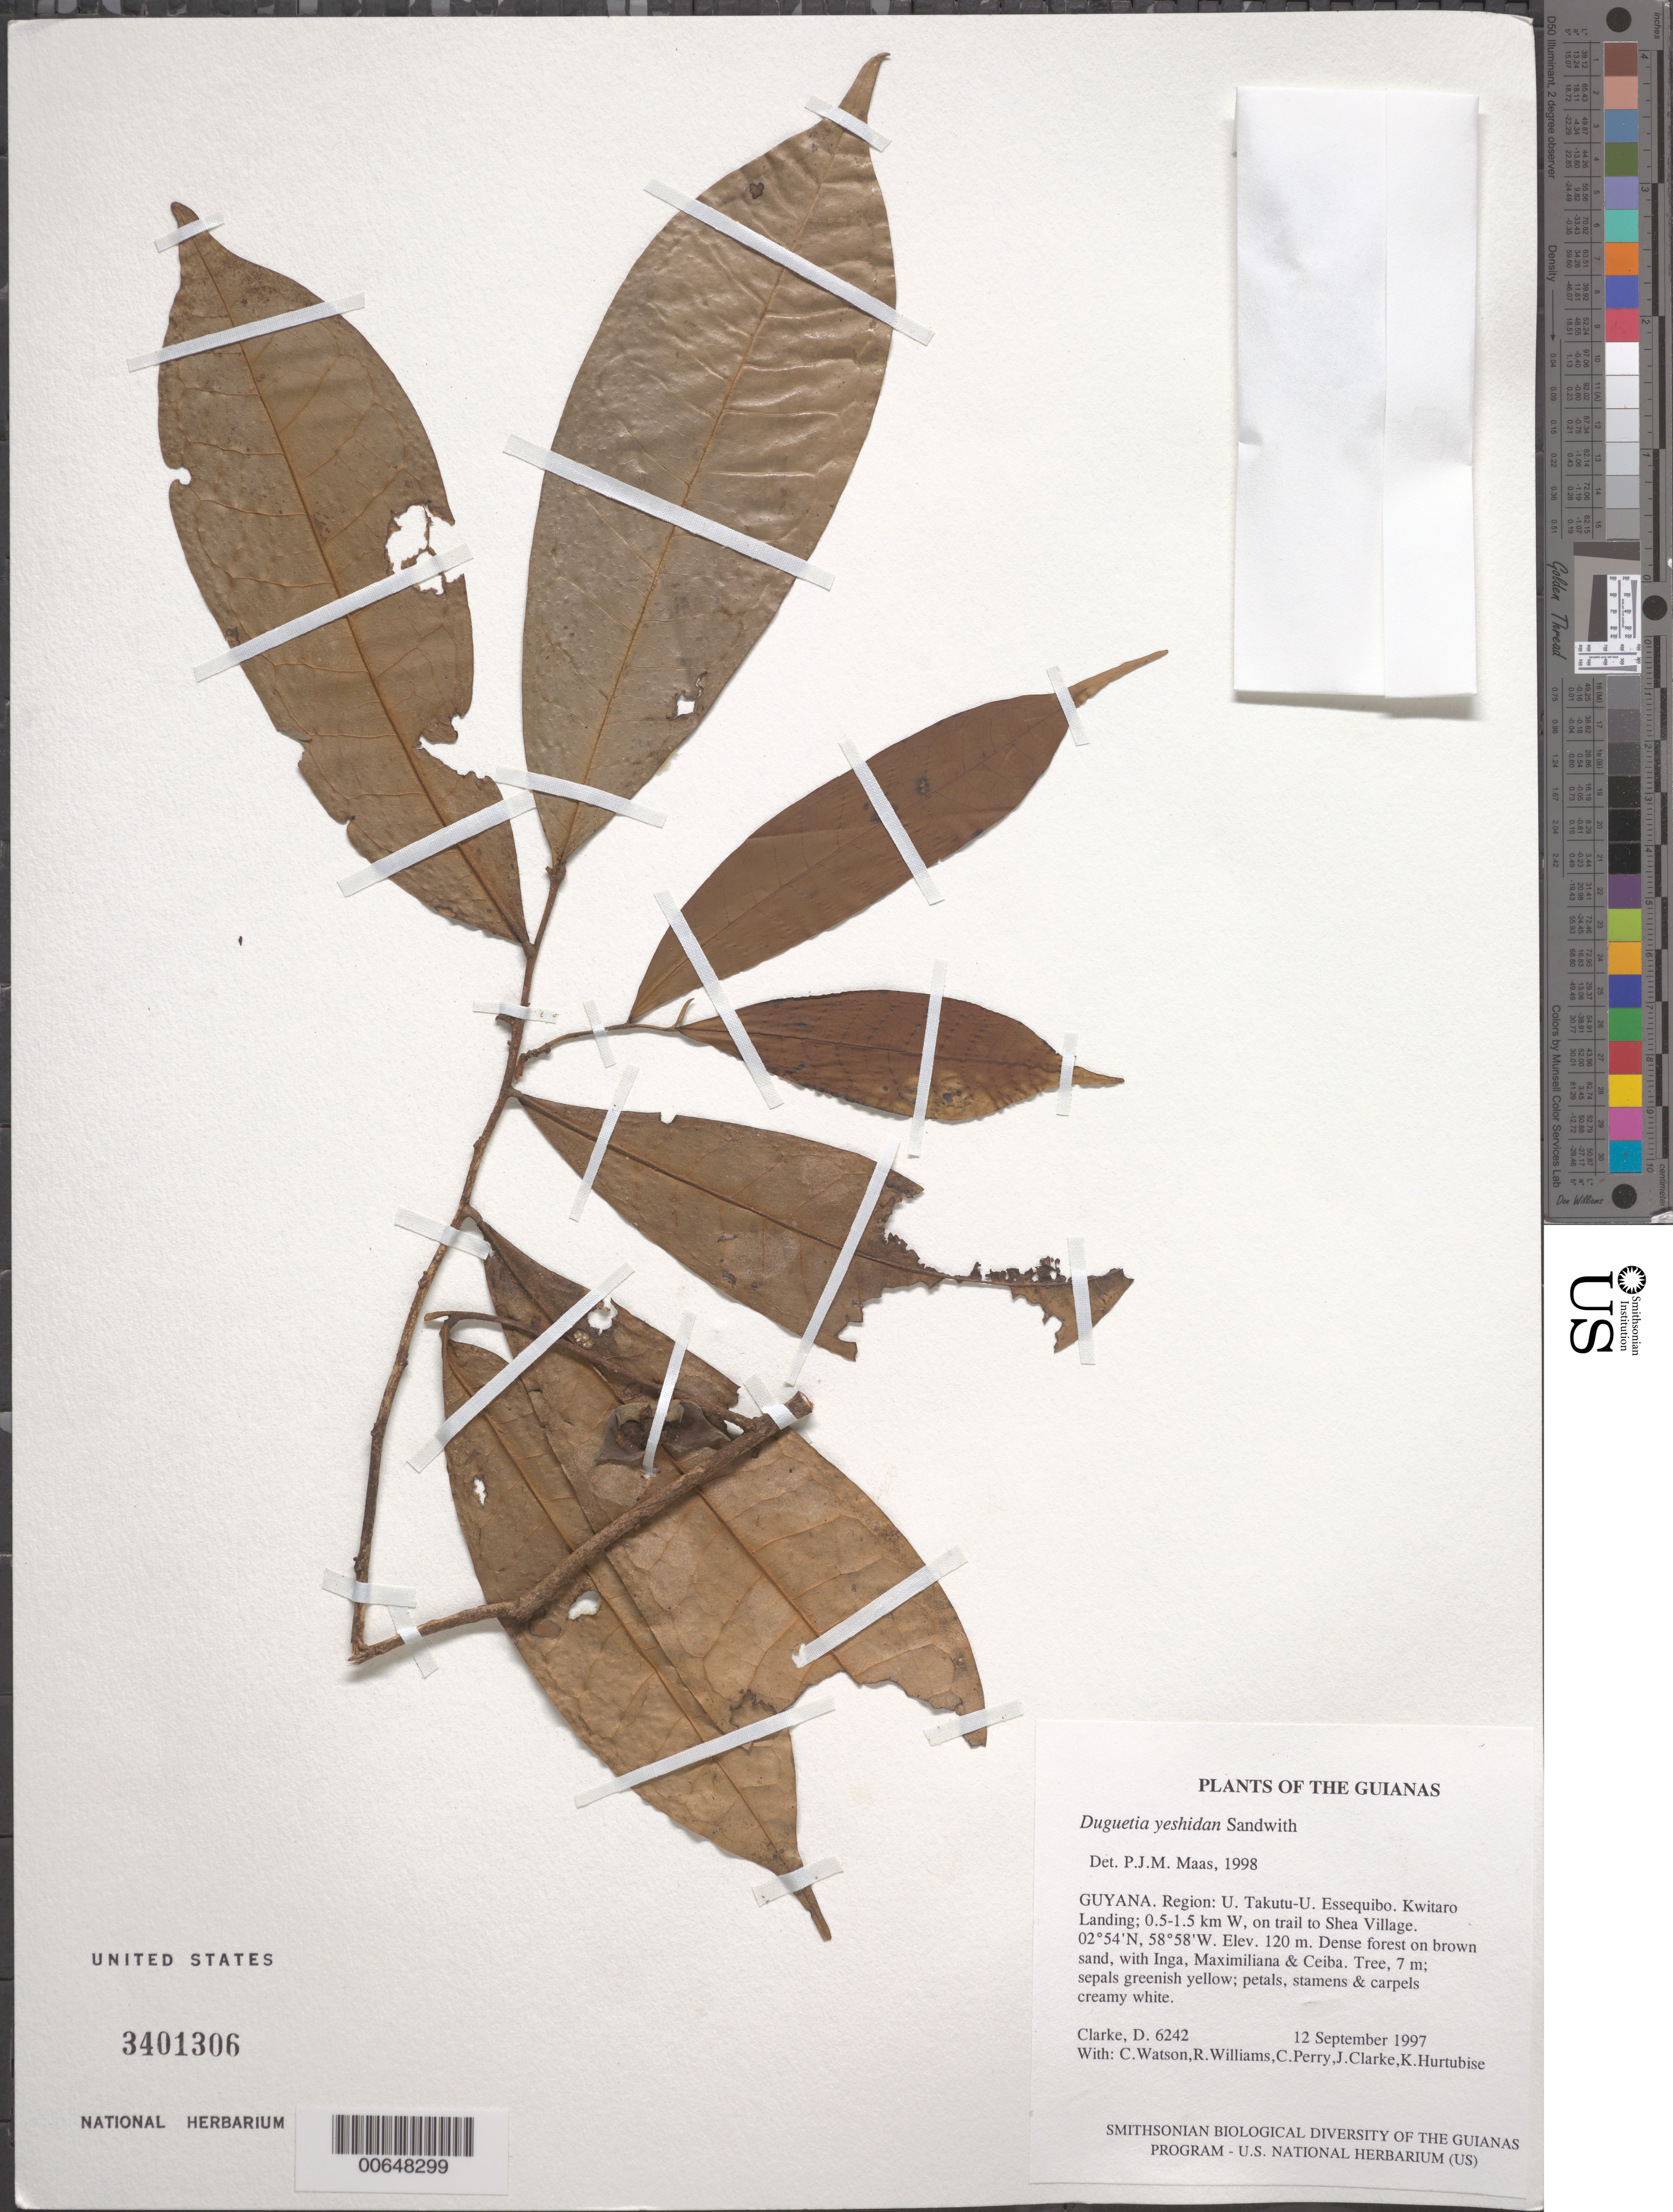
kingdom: Plantae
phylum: Tracheophyta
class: Magnoliopsida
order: Magnoliales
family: Annonaceae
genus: Duguetia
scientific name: Duguetia yeshidan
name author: Sandwith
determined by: Maas, Paul J. M.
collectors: H. D. Clarke, C. Watson, R. Williams, C. Perry, J. Clarke & K. Hurtubise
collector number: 6242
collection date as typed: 12 September 1997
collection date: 1997-09-12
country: Guyana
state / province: U. Takutu-U. Essequibo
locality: Kwitaro Landing; 0.5-1.5 km W, on trail to Shea Village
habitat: Dense forest on brown sand, with Inga, Maximiliana & Ceiba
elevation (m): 120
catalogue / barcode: US 3401306